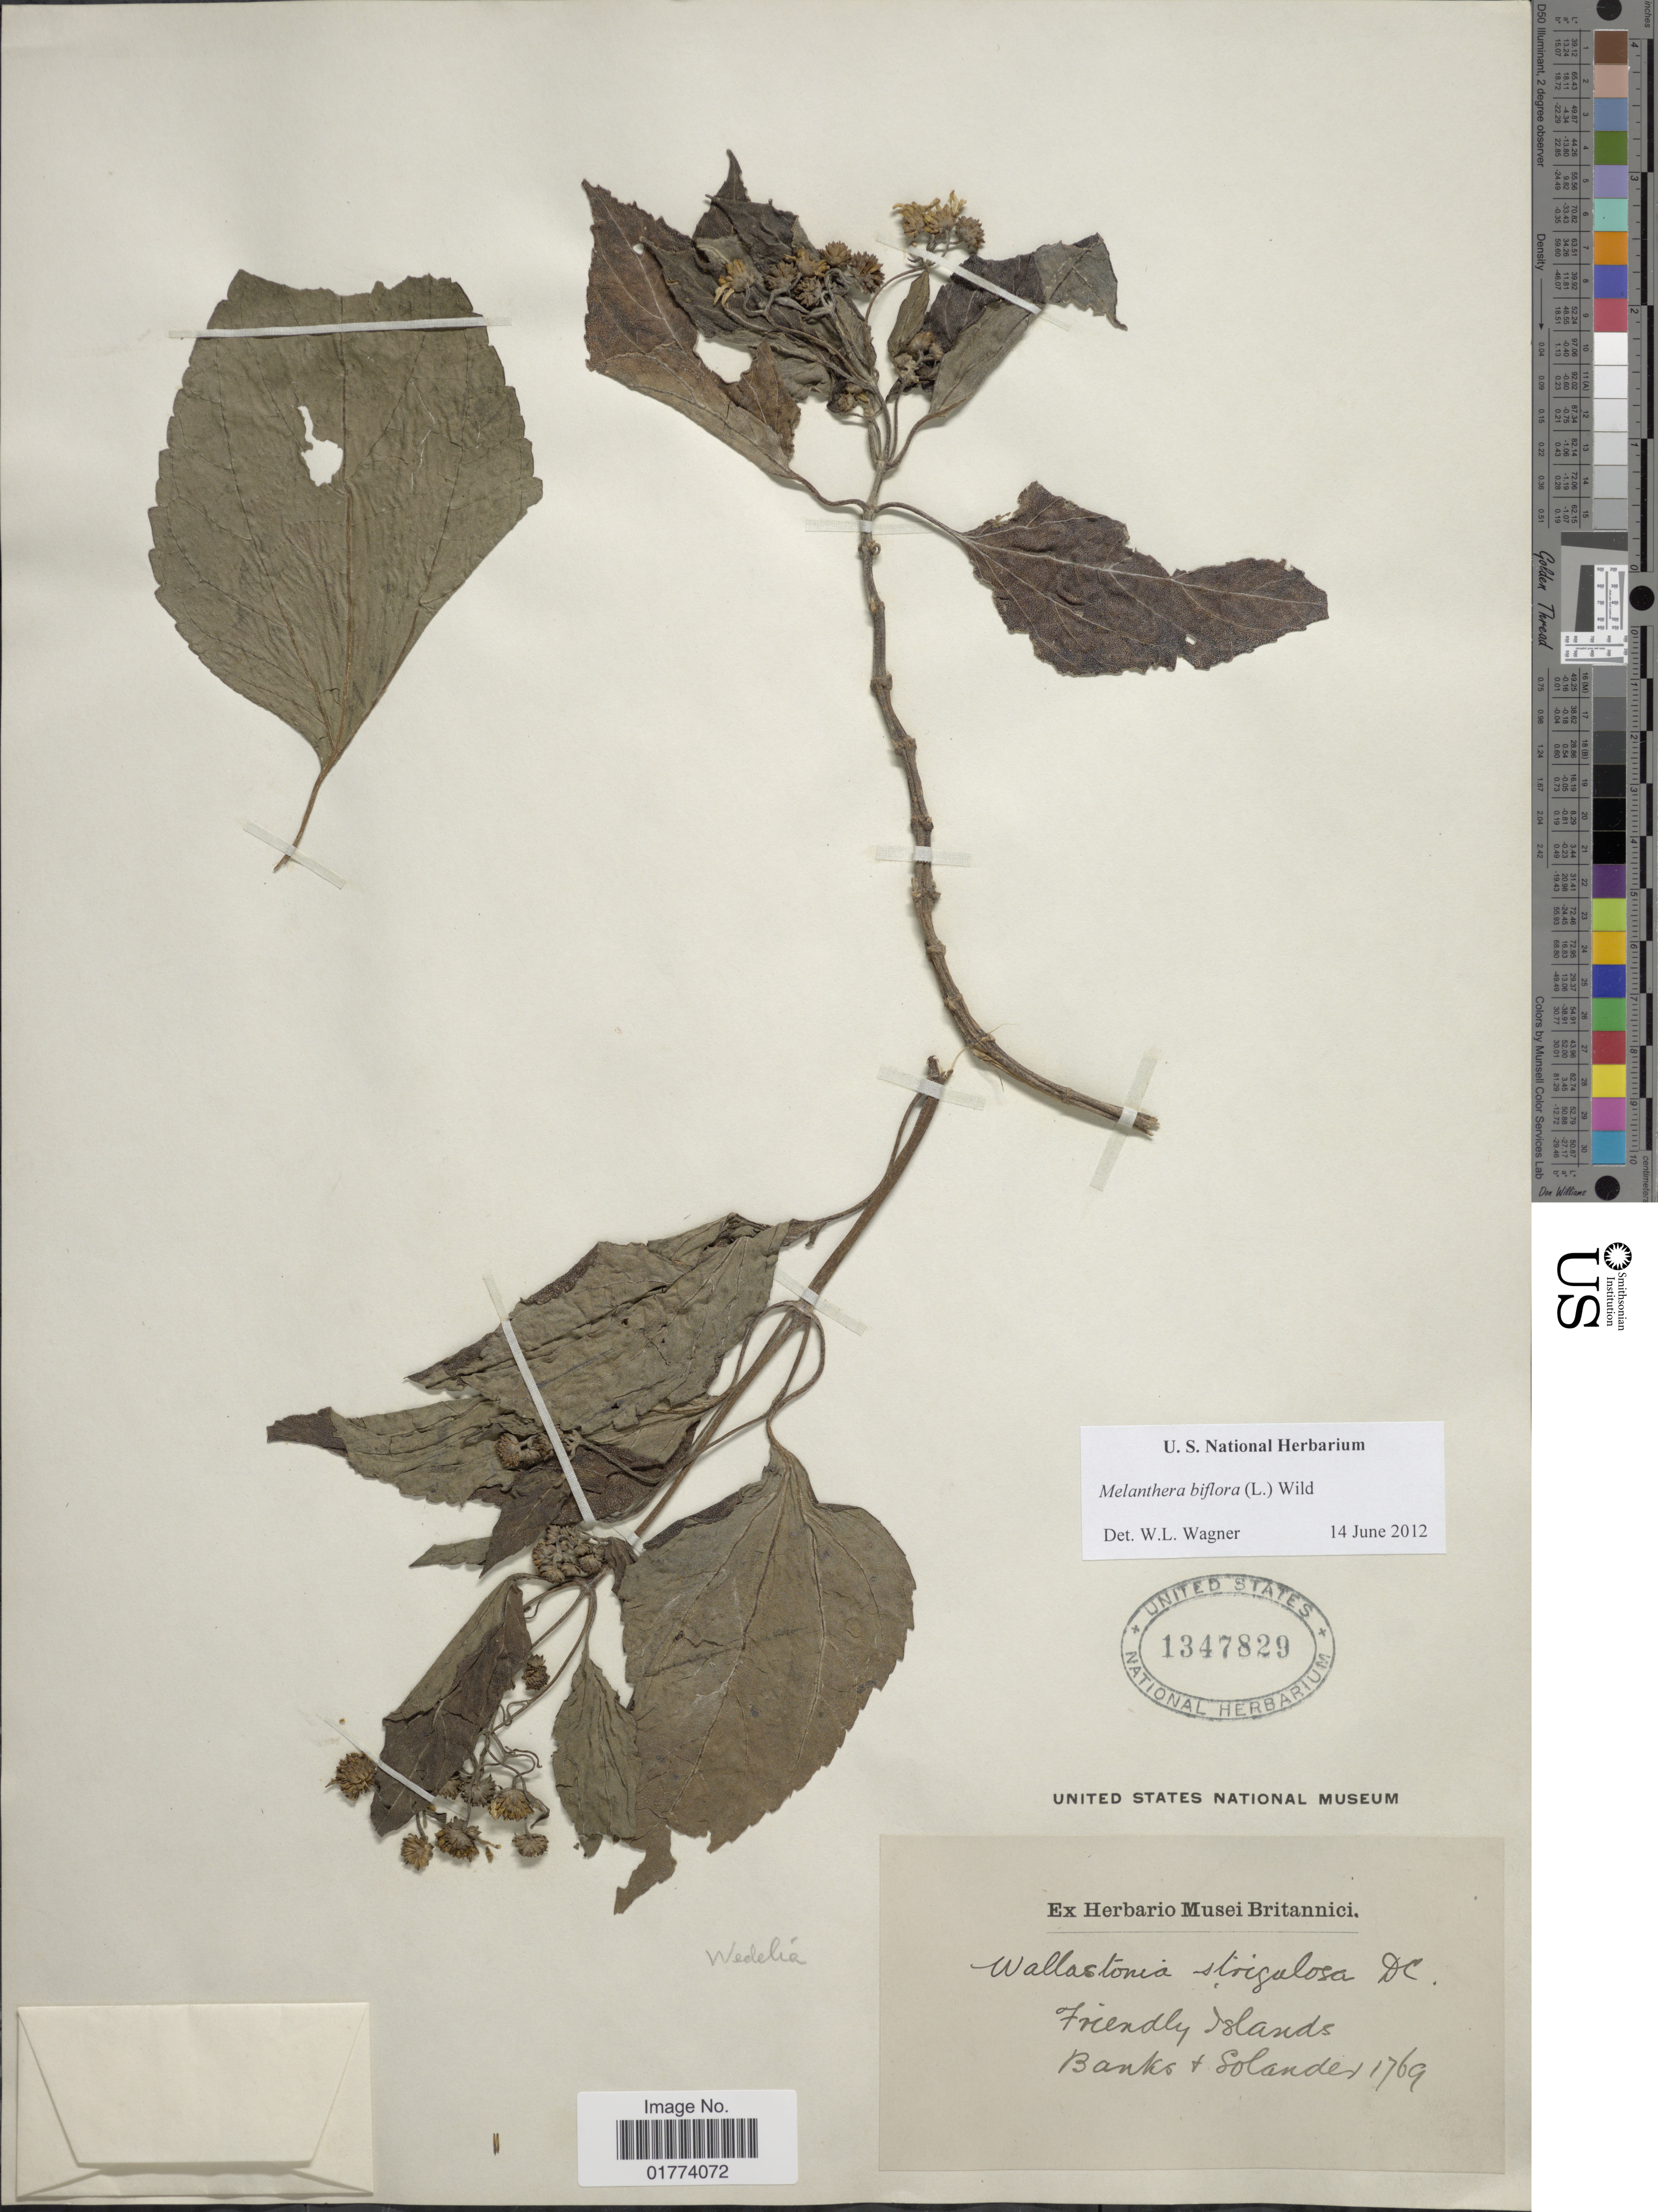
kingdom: Plantae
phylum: Tracheophyta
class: Magnoliopsida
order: Asterales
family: Asteraceae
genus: Wollastonia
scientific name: Wollastonia uniflora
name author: (Willd.) Orchard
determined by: Wagner, W. L., (BOT), Smithsonian Institution - National Museum of Natural History (UNITED STATES)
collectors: -- Banks & -- Solander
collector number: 1769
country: Tonga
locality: Friendly Islands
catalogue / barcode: US 1347829